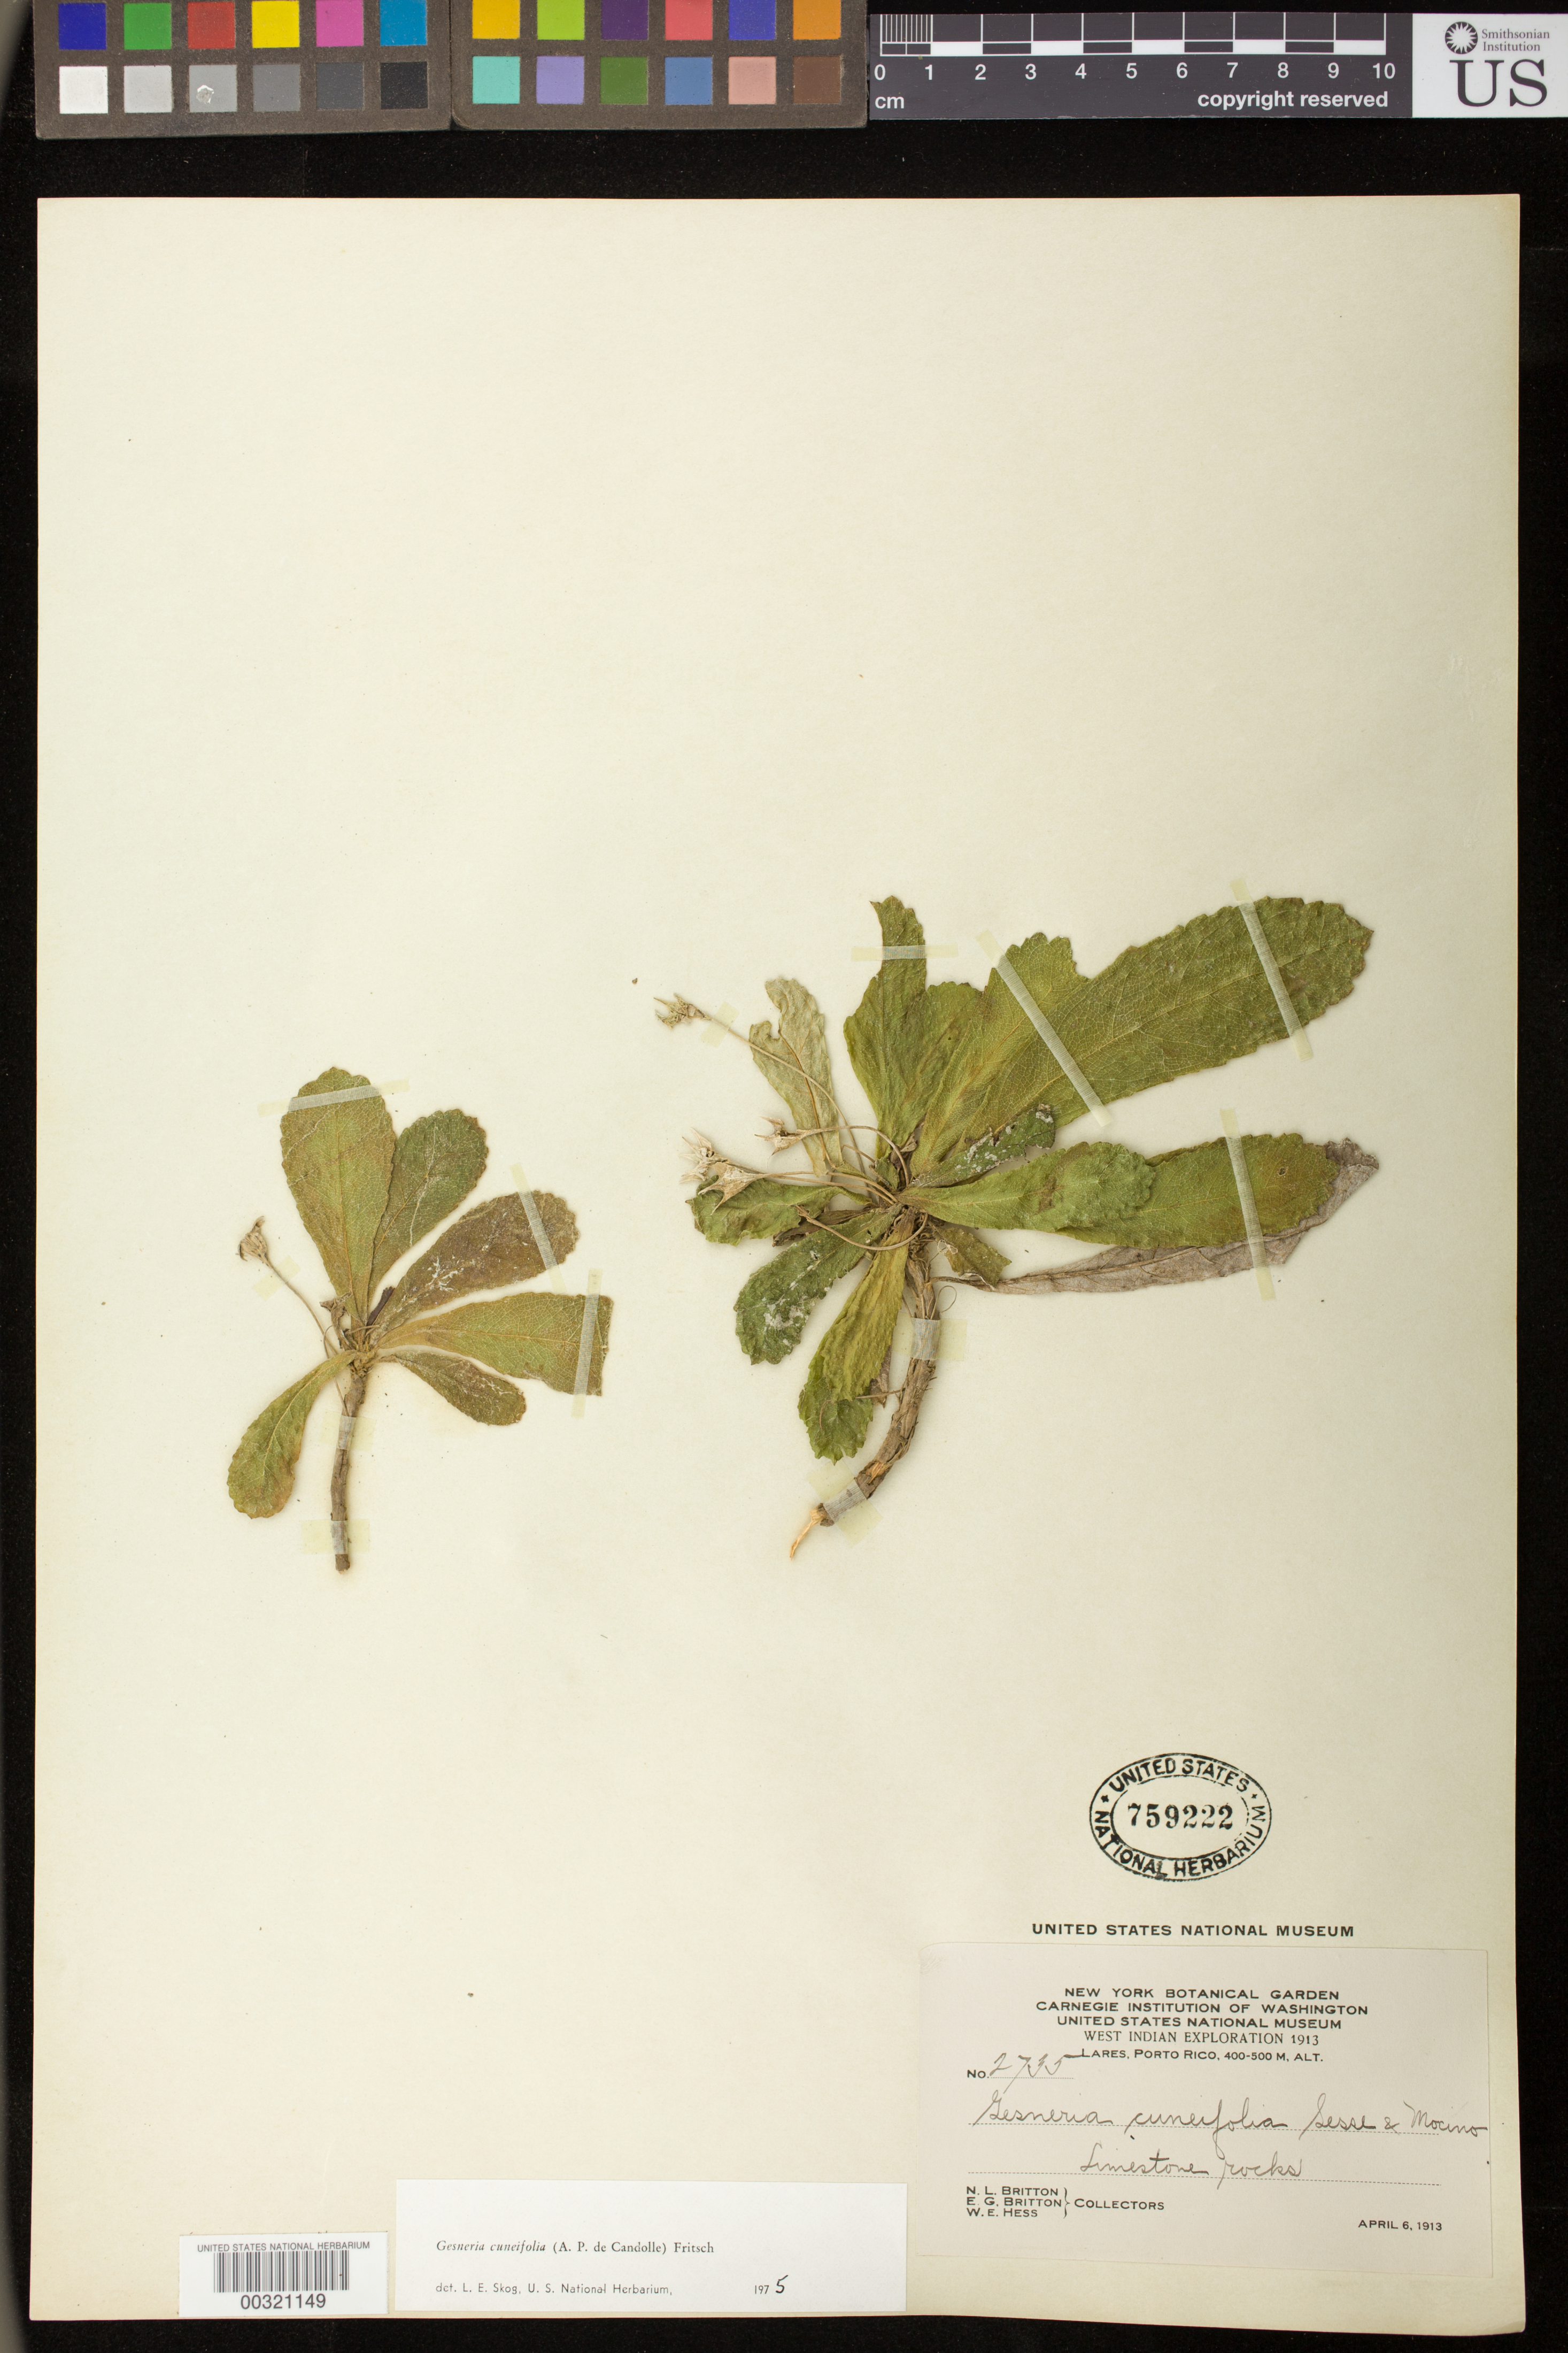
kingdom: Plantae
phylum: Tracheophyta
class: Magnoliopsida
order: Lamiales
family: Gesneriaceae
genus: Gesneria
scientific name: Gesneria cuneifolia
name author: (DC.) Fritsch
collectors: N. Britton, E. G. Britton & W. Hess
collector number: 2735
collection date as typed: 06 Apr 1913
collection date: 1913-04-06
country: Puerto Rico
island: Puerto Rico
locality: Lares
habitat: Limestone rocks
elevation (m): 400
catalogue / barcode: US 759222